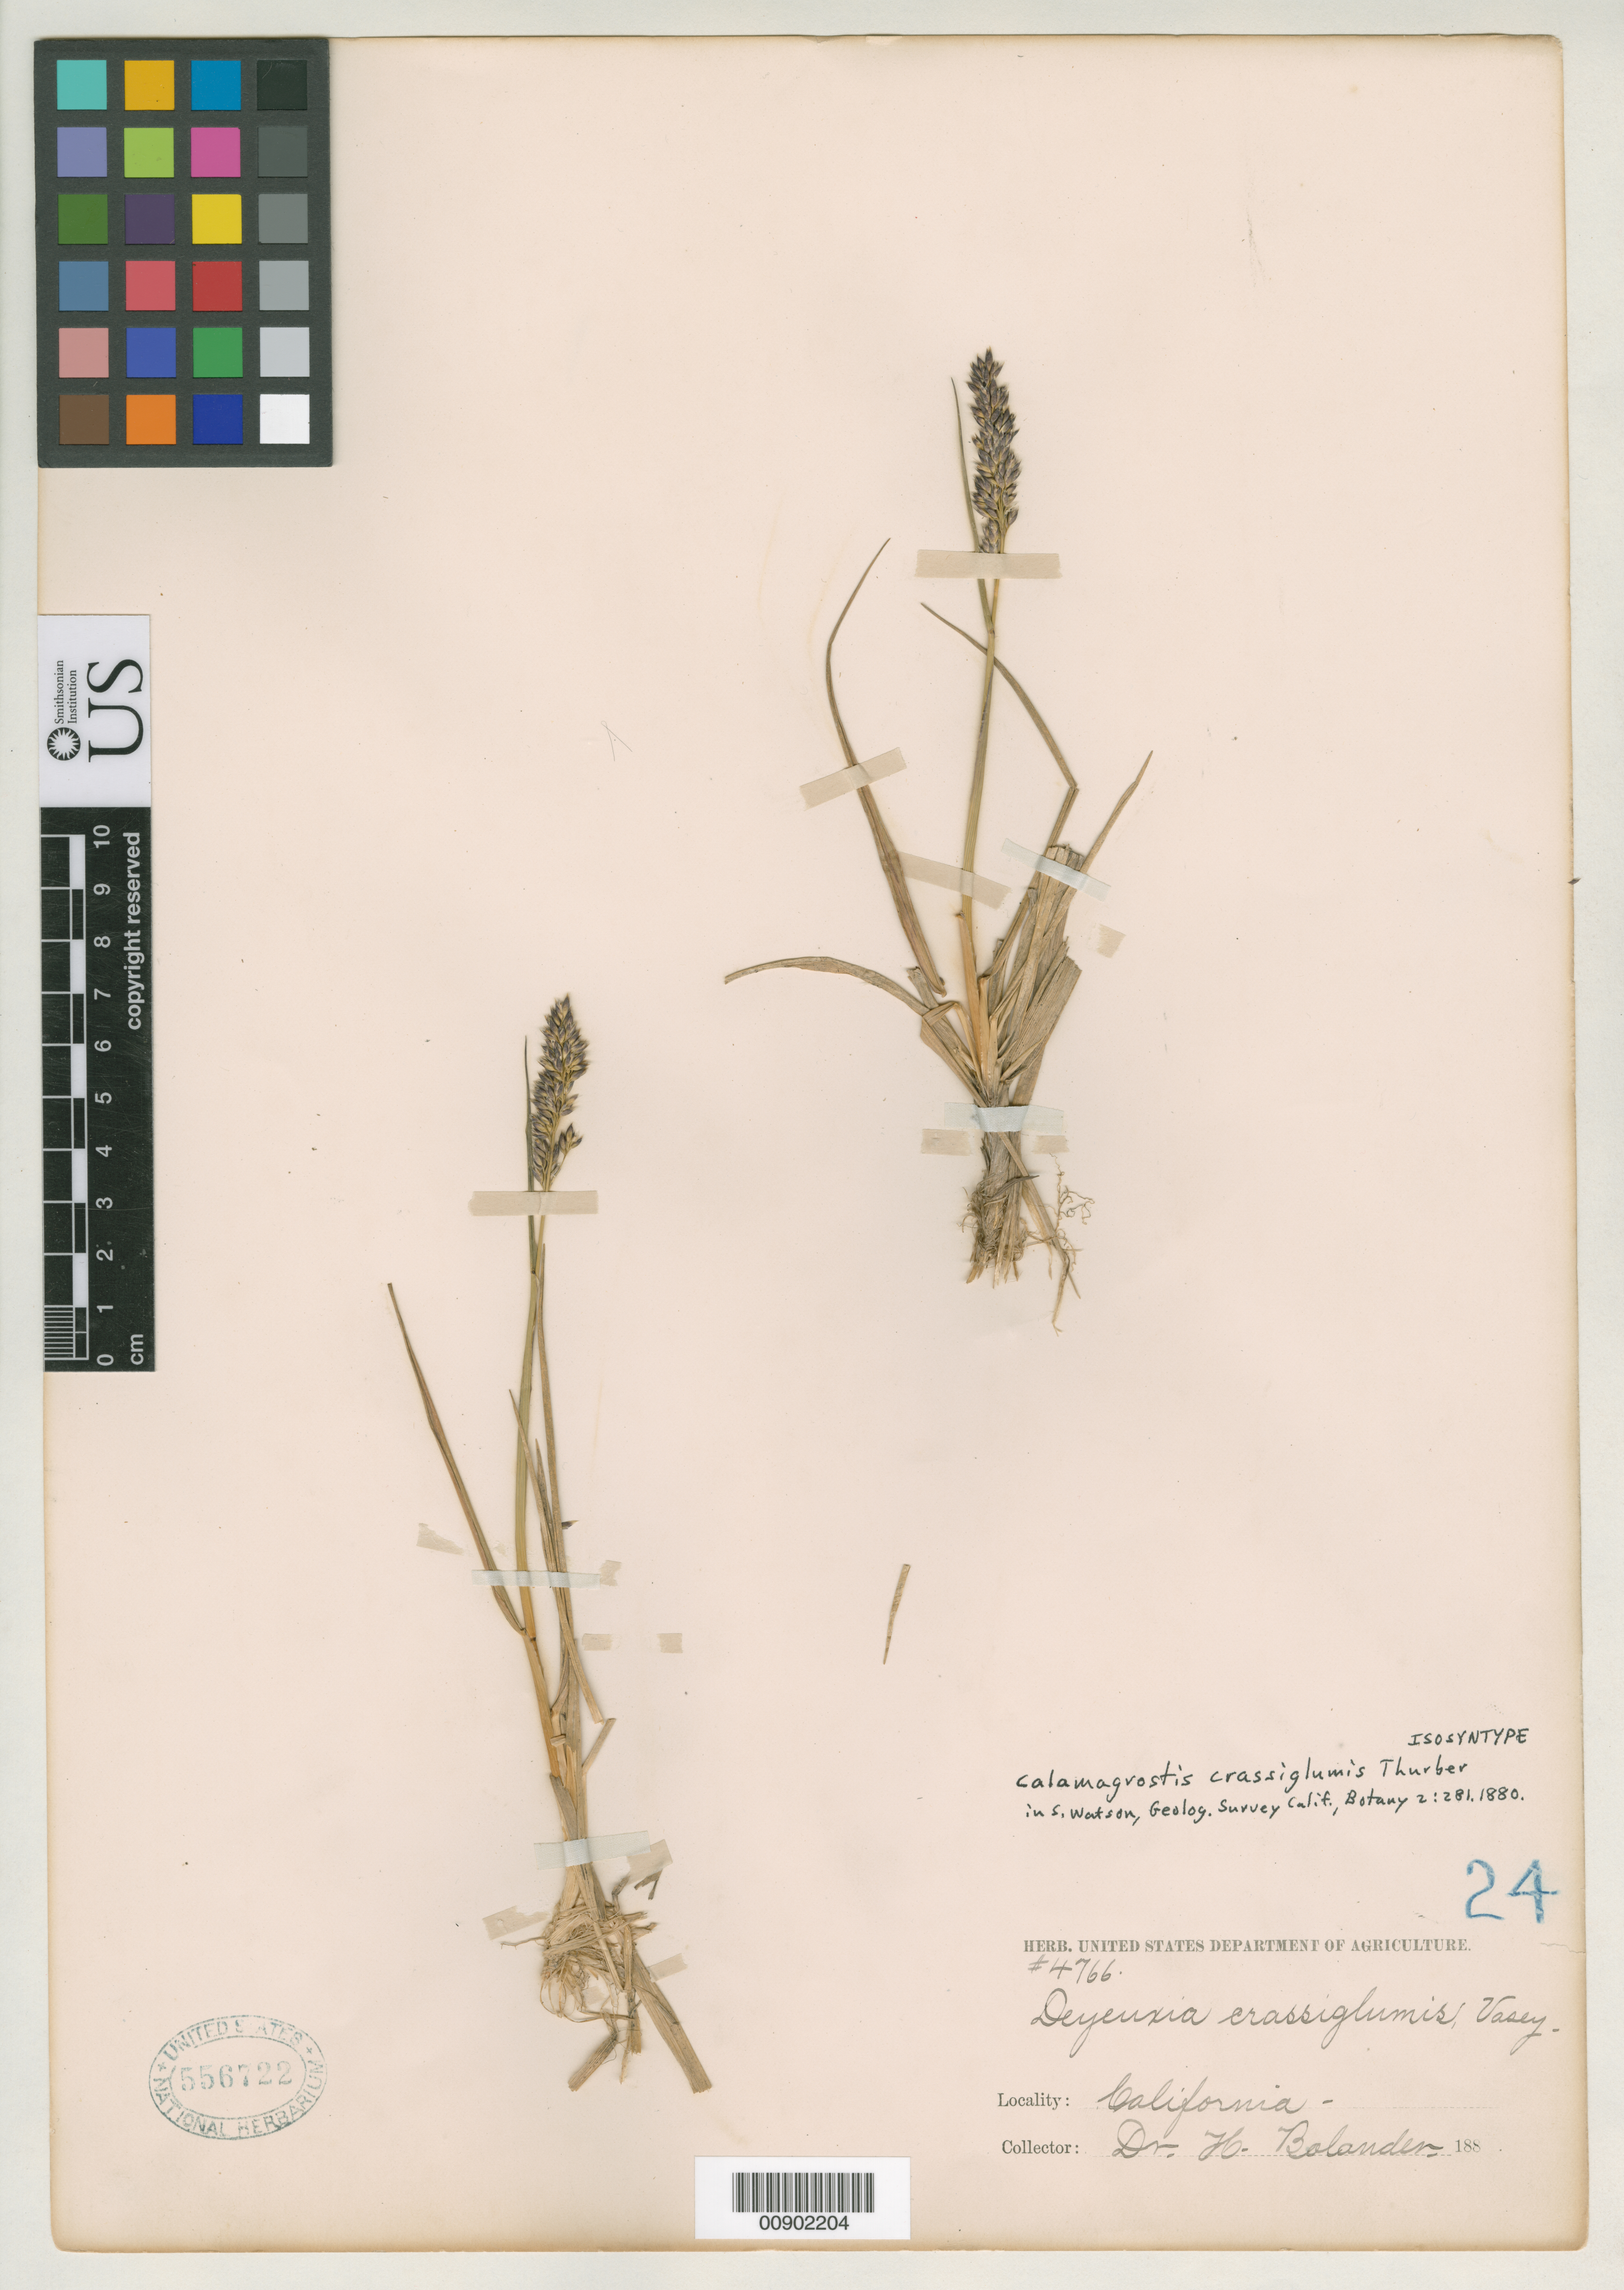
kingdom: Plantae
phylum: Tracheophyta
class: Liliopsida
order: Poales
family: Poaceae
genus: Calamagrostis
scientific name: Calamagrostis crassiglumis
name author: Thurb. in S. Watson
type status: Isosyntype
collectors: H. Bolander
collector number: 4766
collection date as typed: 186-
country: United States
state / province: California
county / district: Mendocino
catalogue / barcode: US 556722